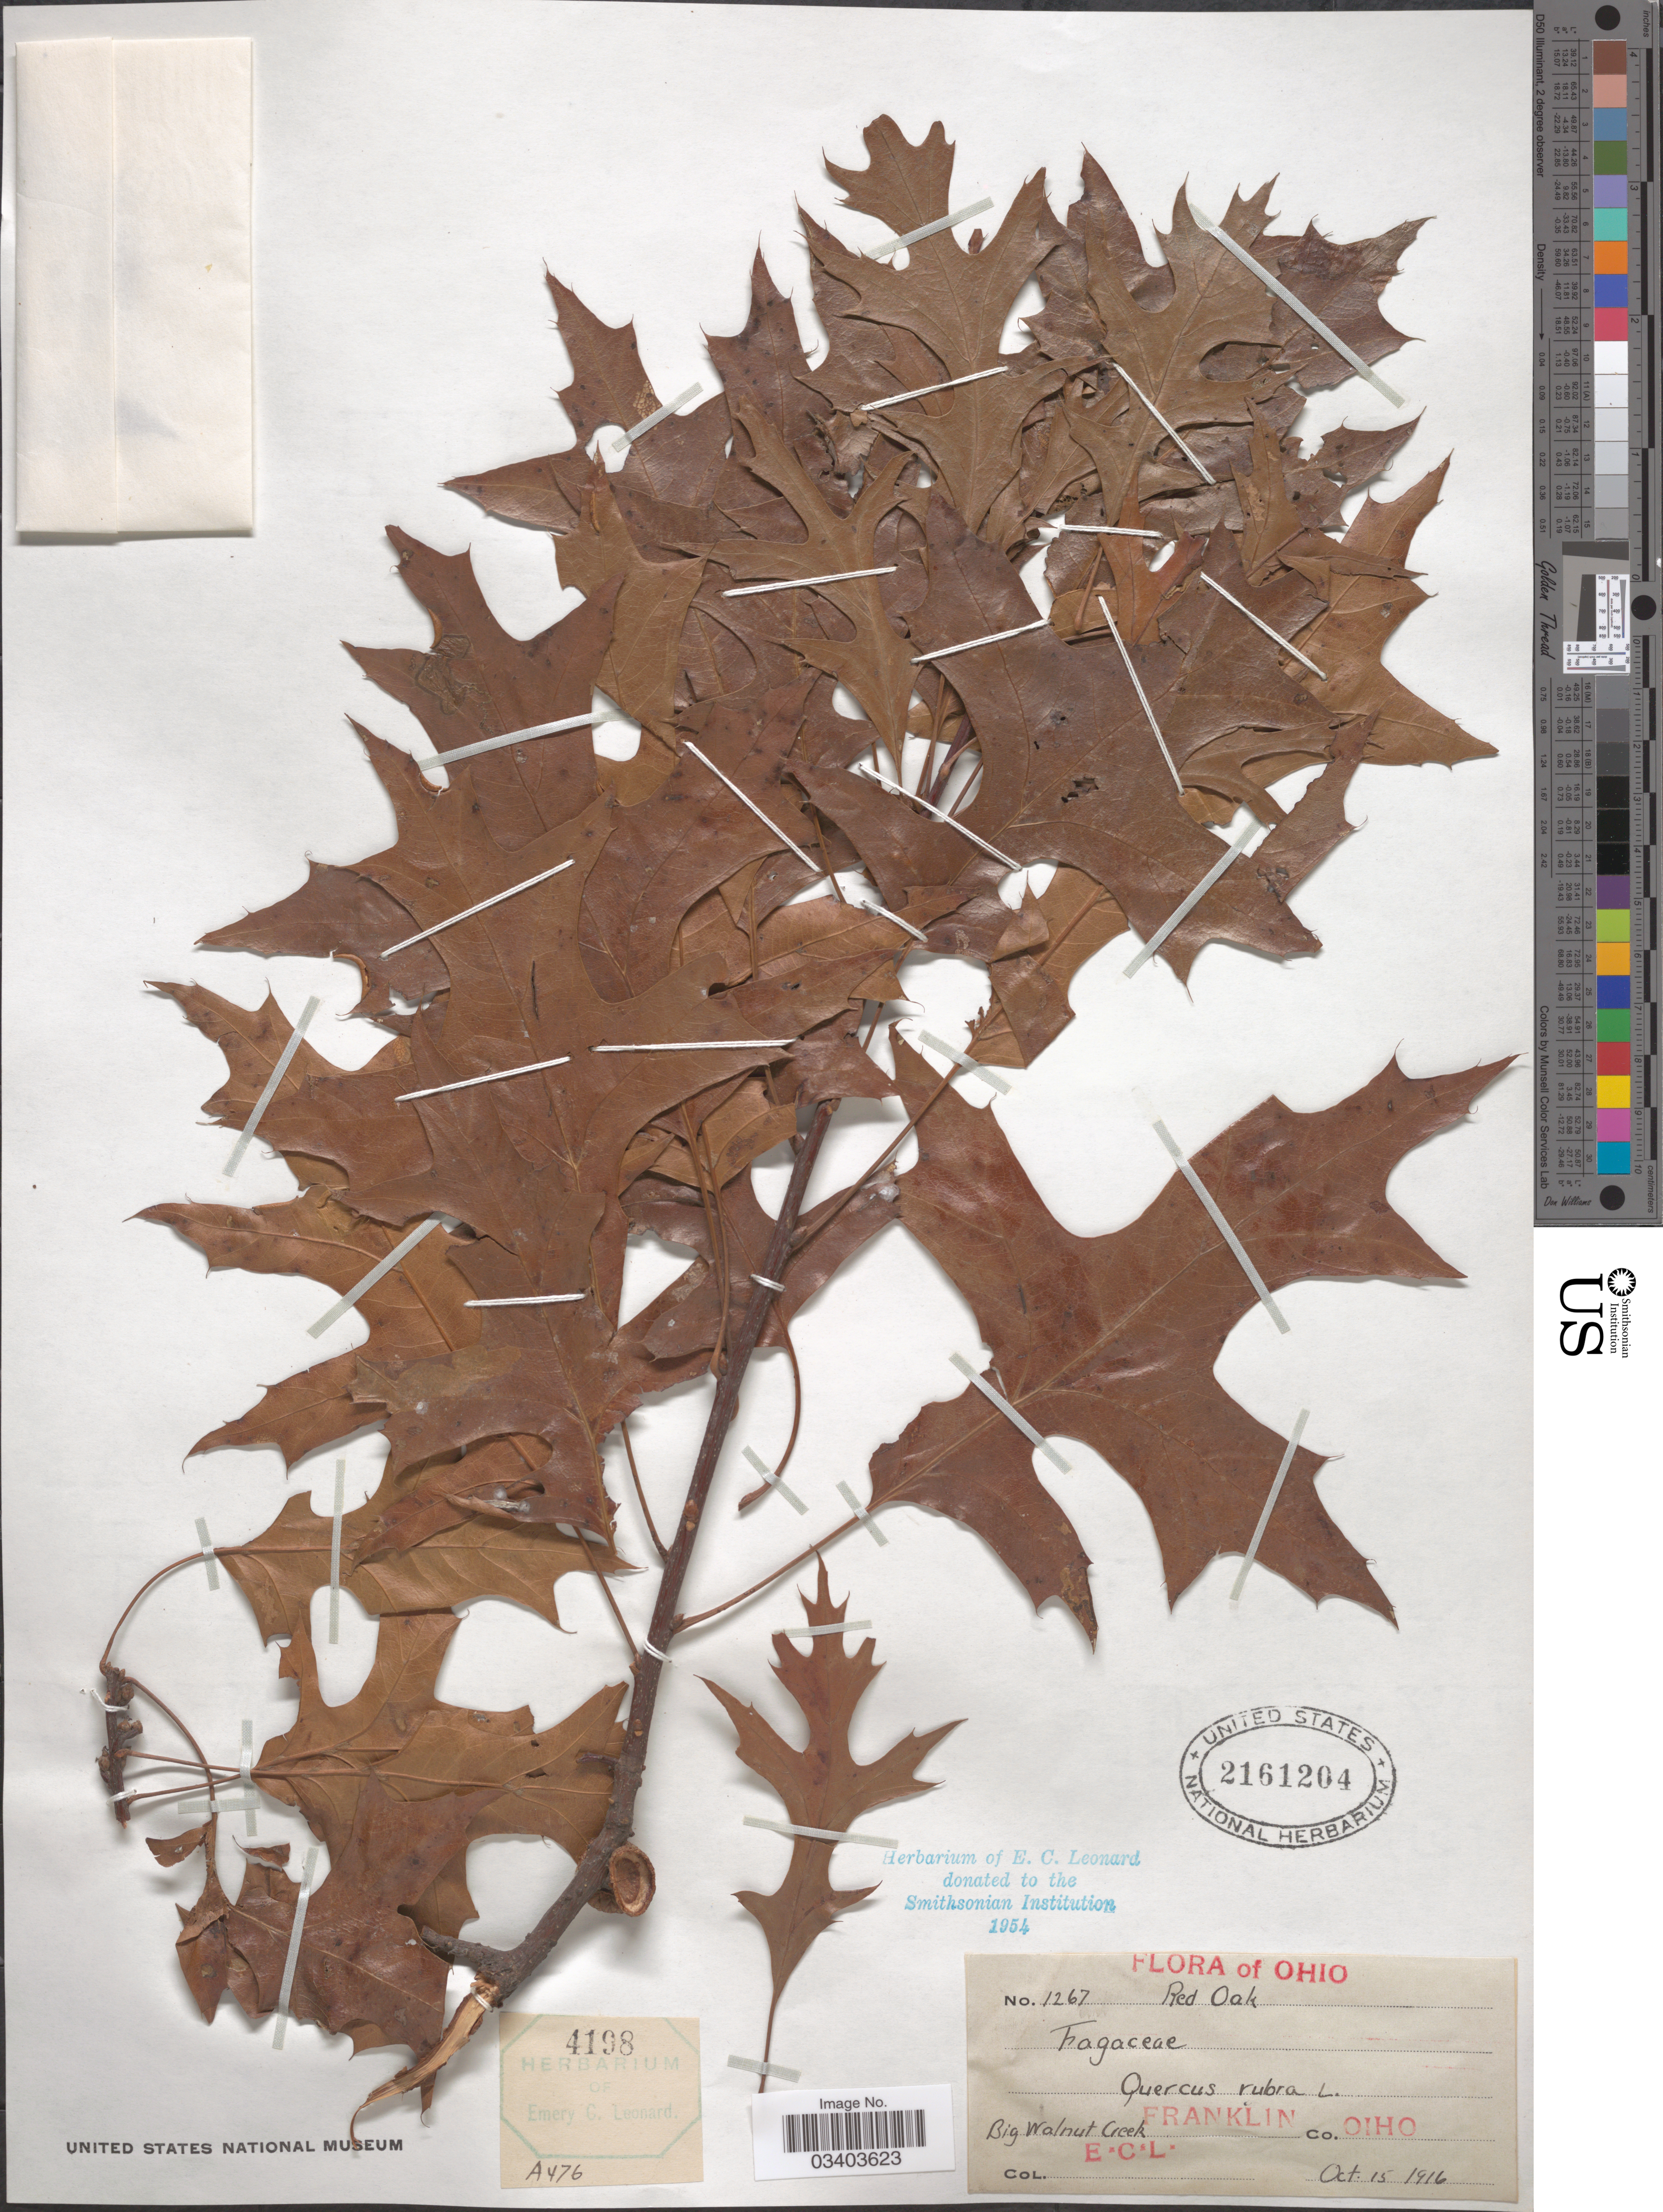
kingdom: Plantae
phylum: Tracheophyta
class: Magnoliopsida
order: Fagales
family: Fagaceae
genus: Quercus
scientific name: Quercus borealis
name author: F. Michx.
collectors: E. C. Leonard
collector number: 1267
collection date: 1916-10-15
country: United States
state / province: Ohio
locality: Big Walnut Creek, Franklin Co.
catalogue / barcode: US 2161204